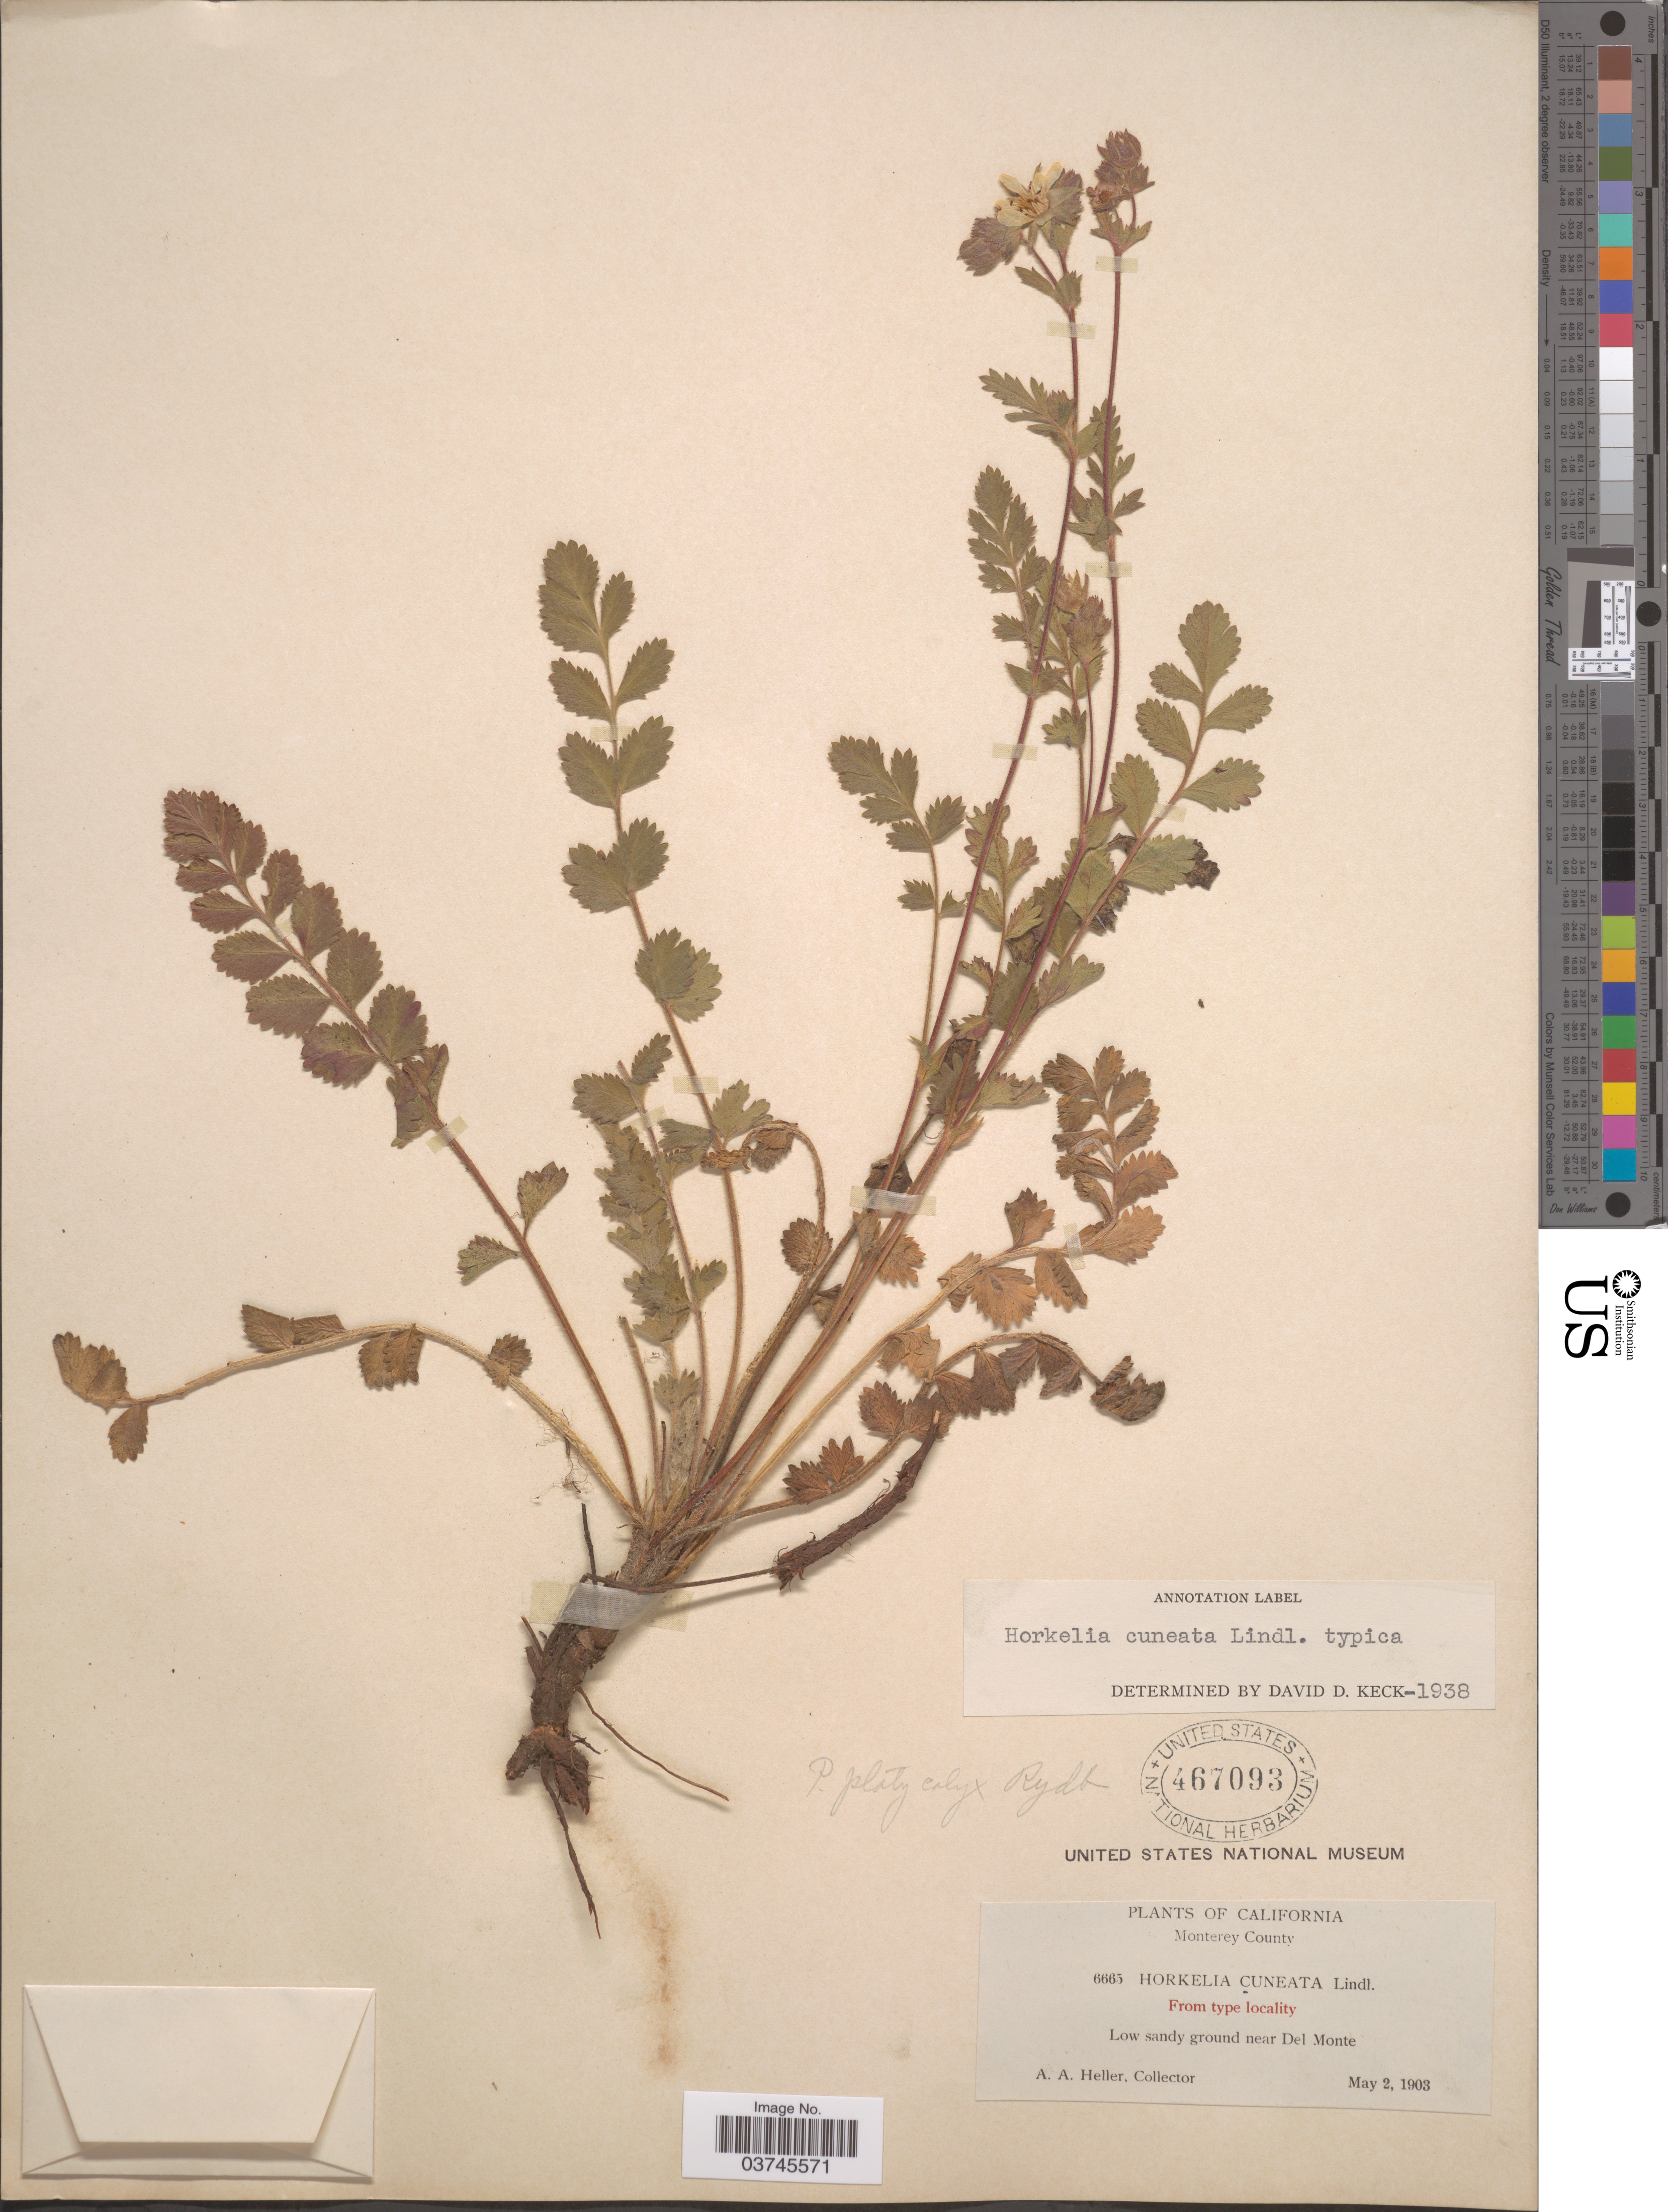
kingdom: Plantae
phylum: Tracheophyta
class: Magnoliopsida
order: Rosales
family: Rosaceae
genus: Potentilla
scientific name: Potentilla lindleyi var. lindleyi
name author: Greene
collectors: A. A. Heller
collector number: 6665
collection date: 1903-05-02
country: United States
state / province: California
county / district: Monterey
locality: Monterey County. Near Del Monte.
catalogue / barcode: US 467093